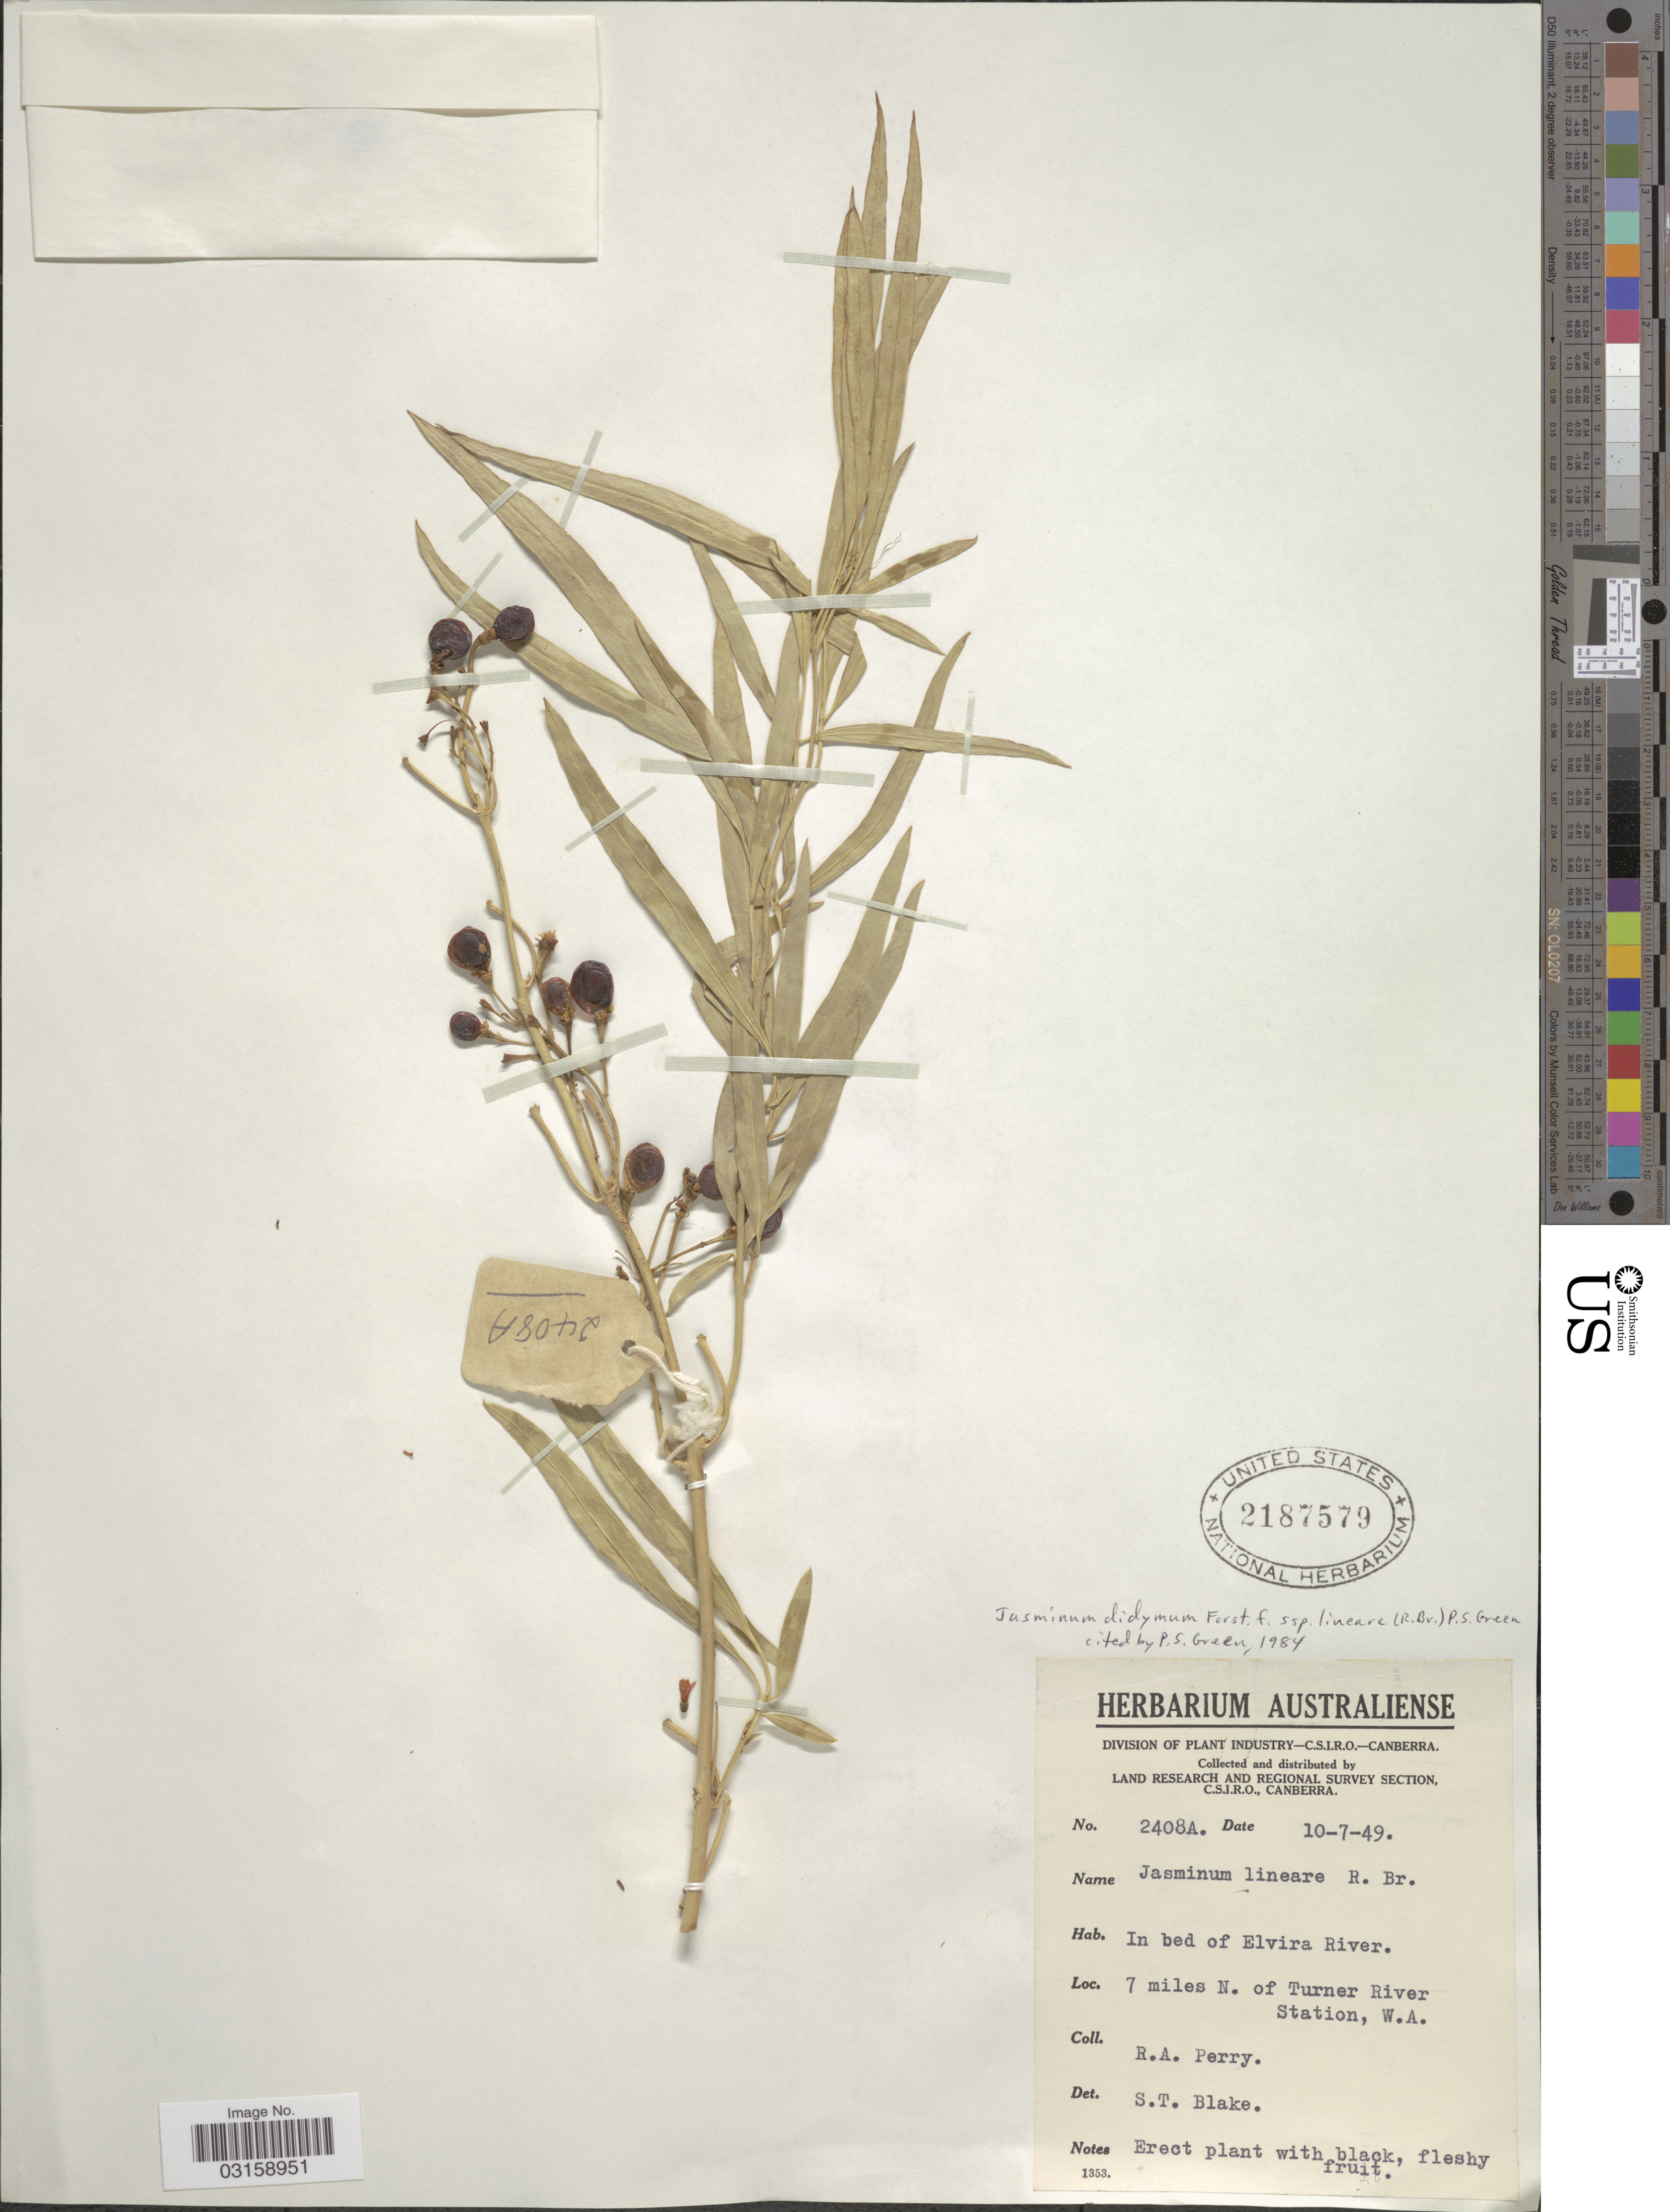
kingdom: Plantae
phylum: Tracheophyta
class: Magnoliopsida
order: Lamiales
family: Oleaceae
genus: Jasminum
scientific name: Jasminum didymum subsp. lineare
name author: (R. Br.) P.S. Green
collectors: Perry, R. A.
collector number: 2408A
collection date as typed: Transcribed d/m/y: 10/7/49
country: Australia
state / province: Western Australia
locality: In bed of Elvira River. 7 miles N. of Turner River Station.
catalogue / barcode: US 2187579